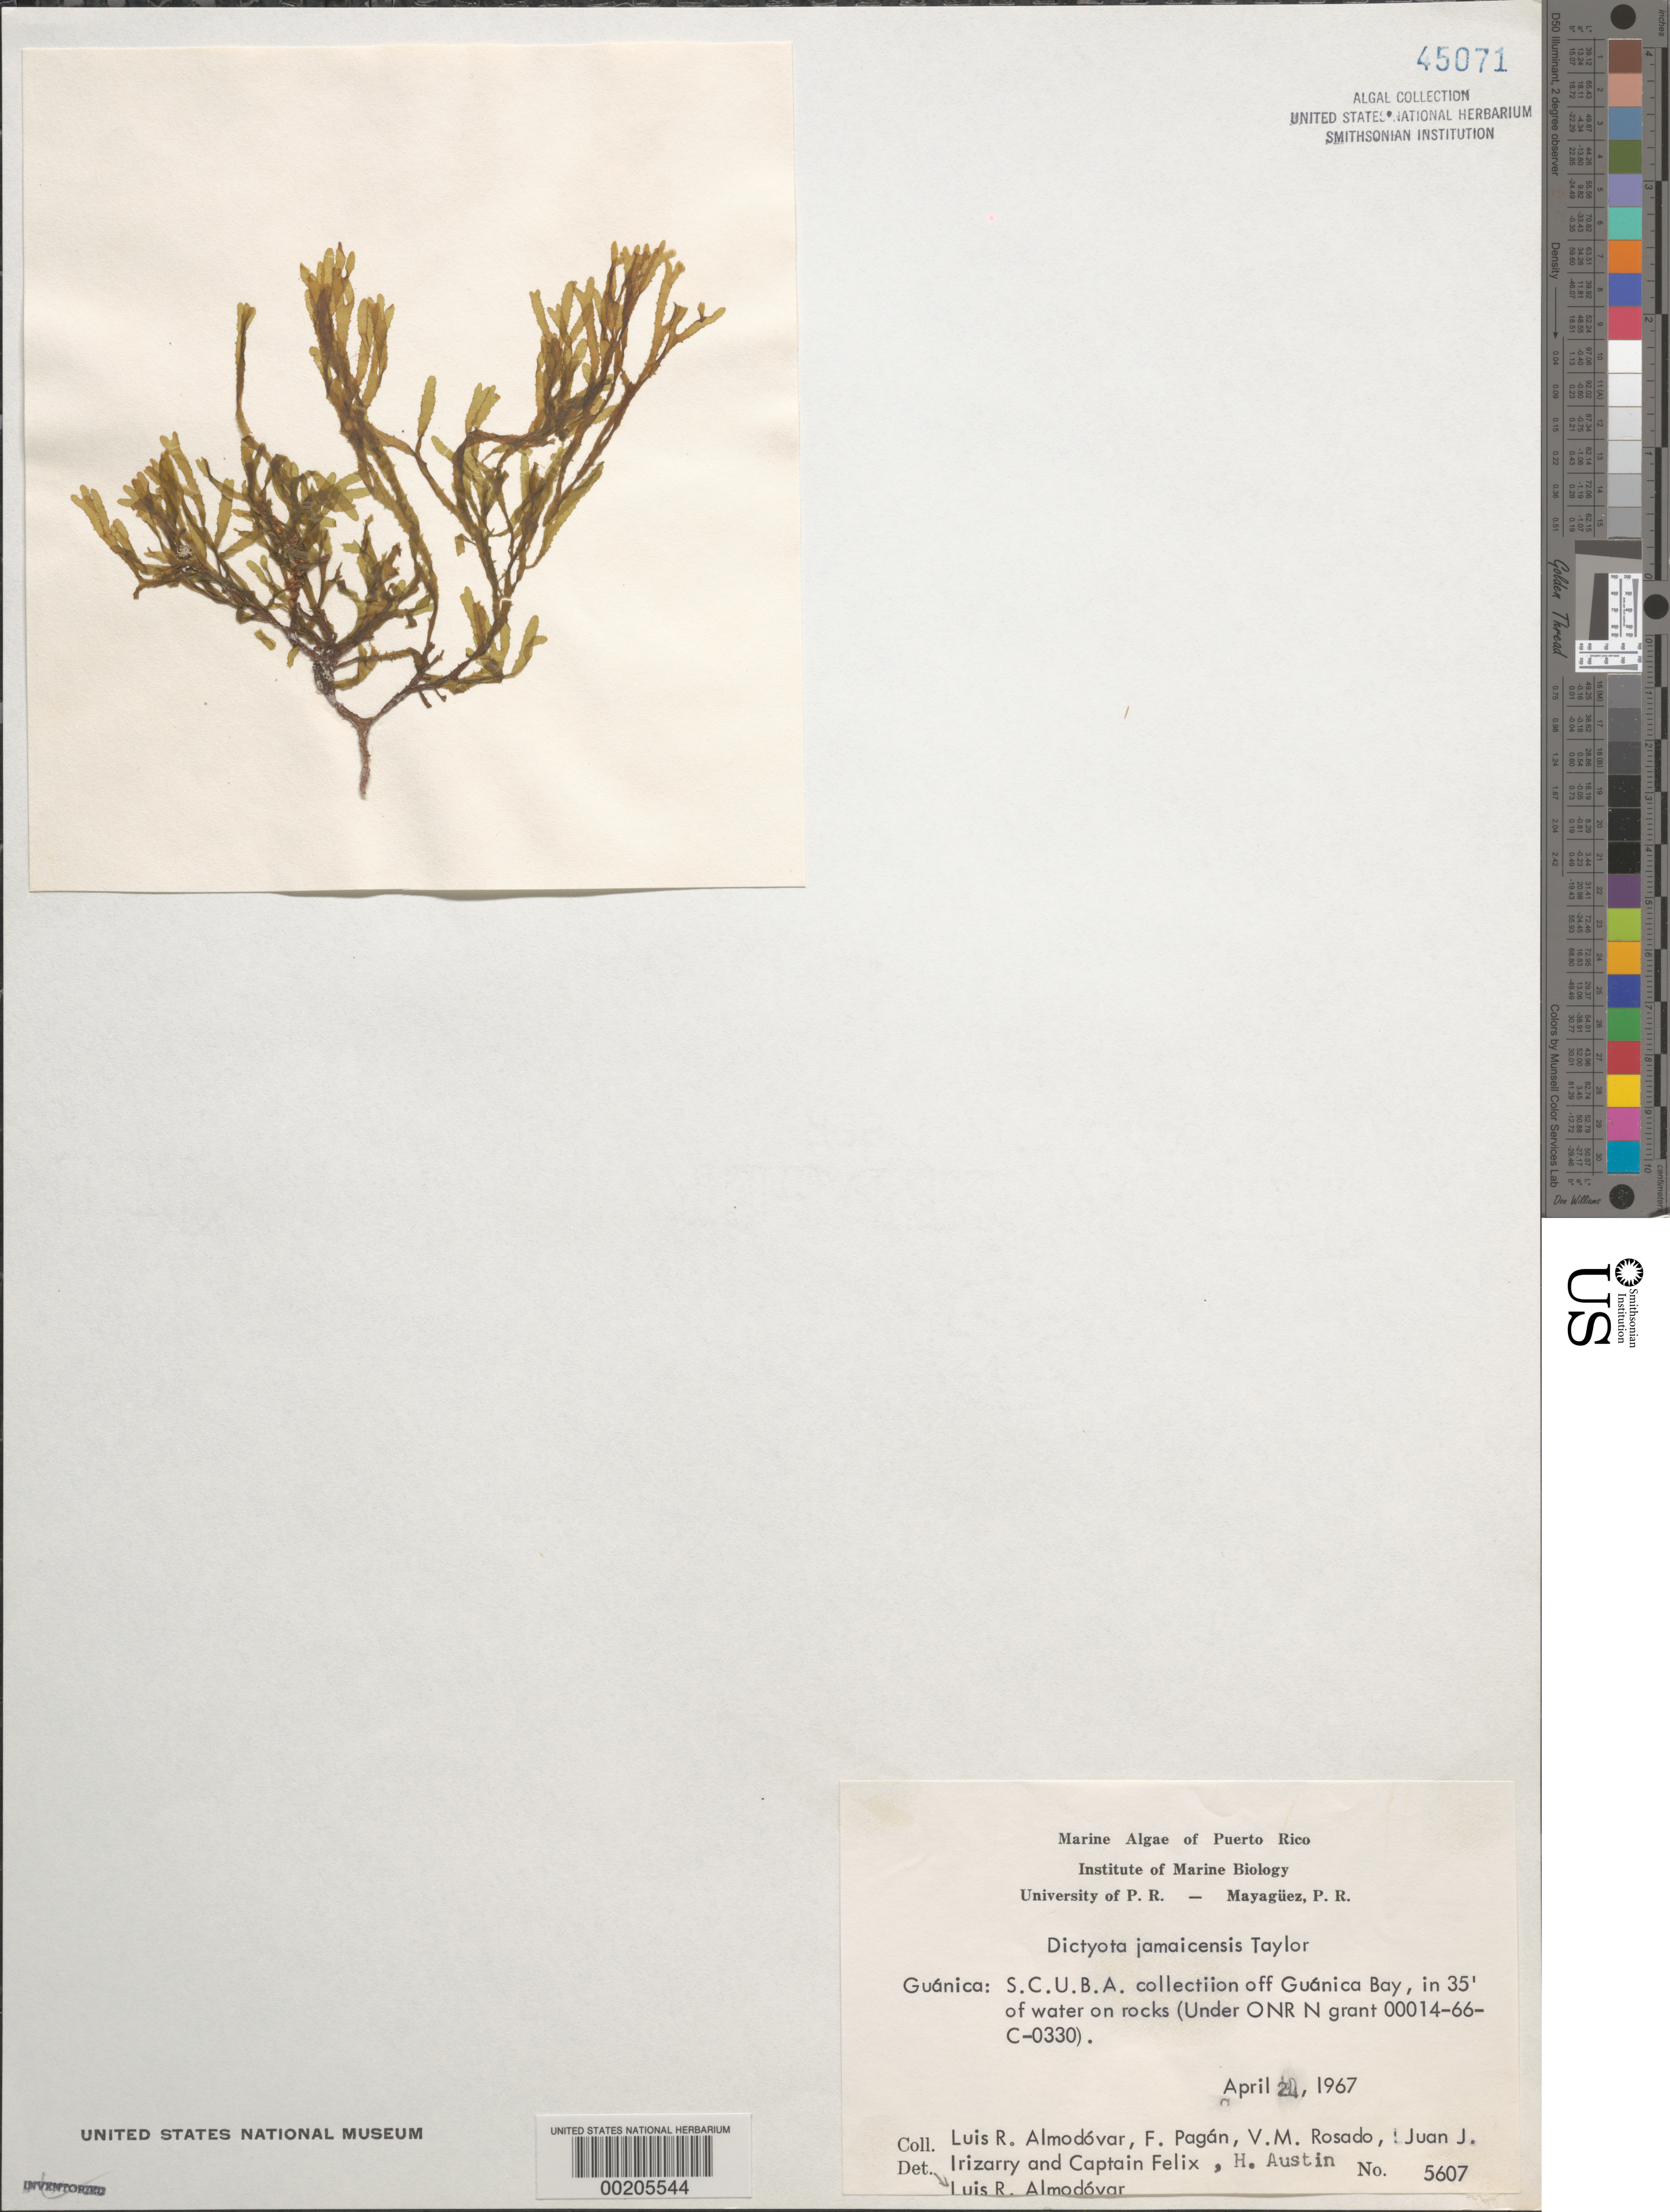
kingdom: Chromista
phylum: Ochrophyta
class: Phaeophyceae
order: Dictyotales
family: Dictyotaceae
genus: Dictyota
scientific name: Dictyota jamaicensis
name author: W.R. Taylor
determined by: Almodovar, L. R.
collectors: L. Almodovar, F. Pagan, V. Rosado, J. Irizarry, C. Felix & H. Austin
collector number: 5607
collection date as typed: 24 Apr 1967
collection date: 1967-04-24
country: Puerto Rico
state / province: Guanica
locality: Off guanica bay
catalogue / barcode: US 45071